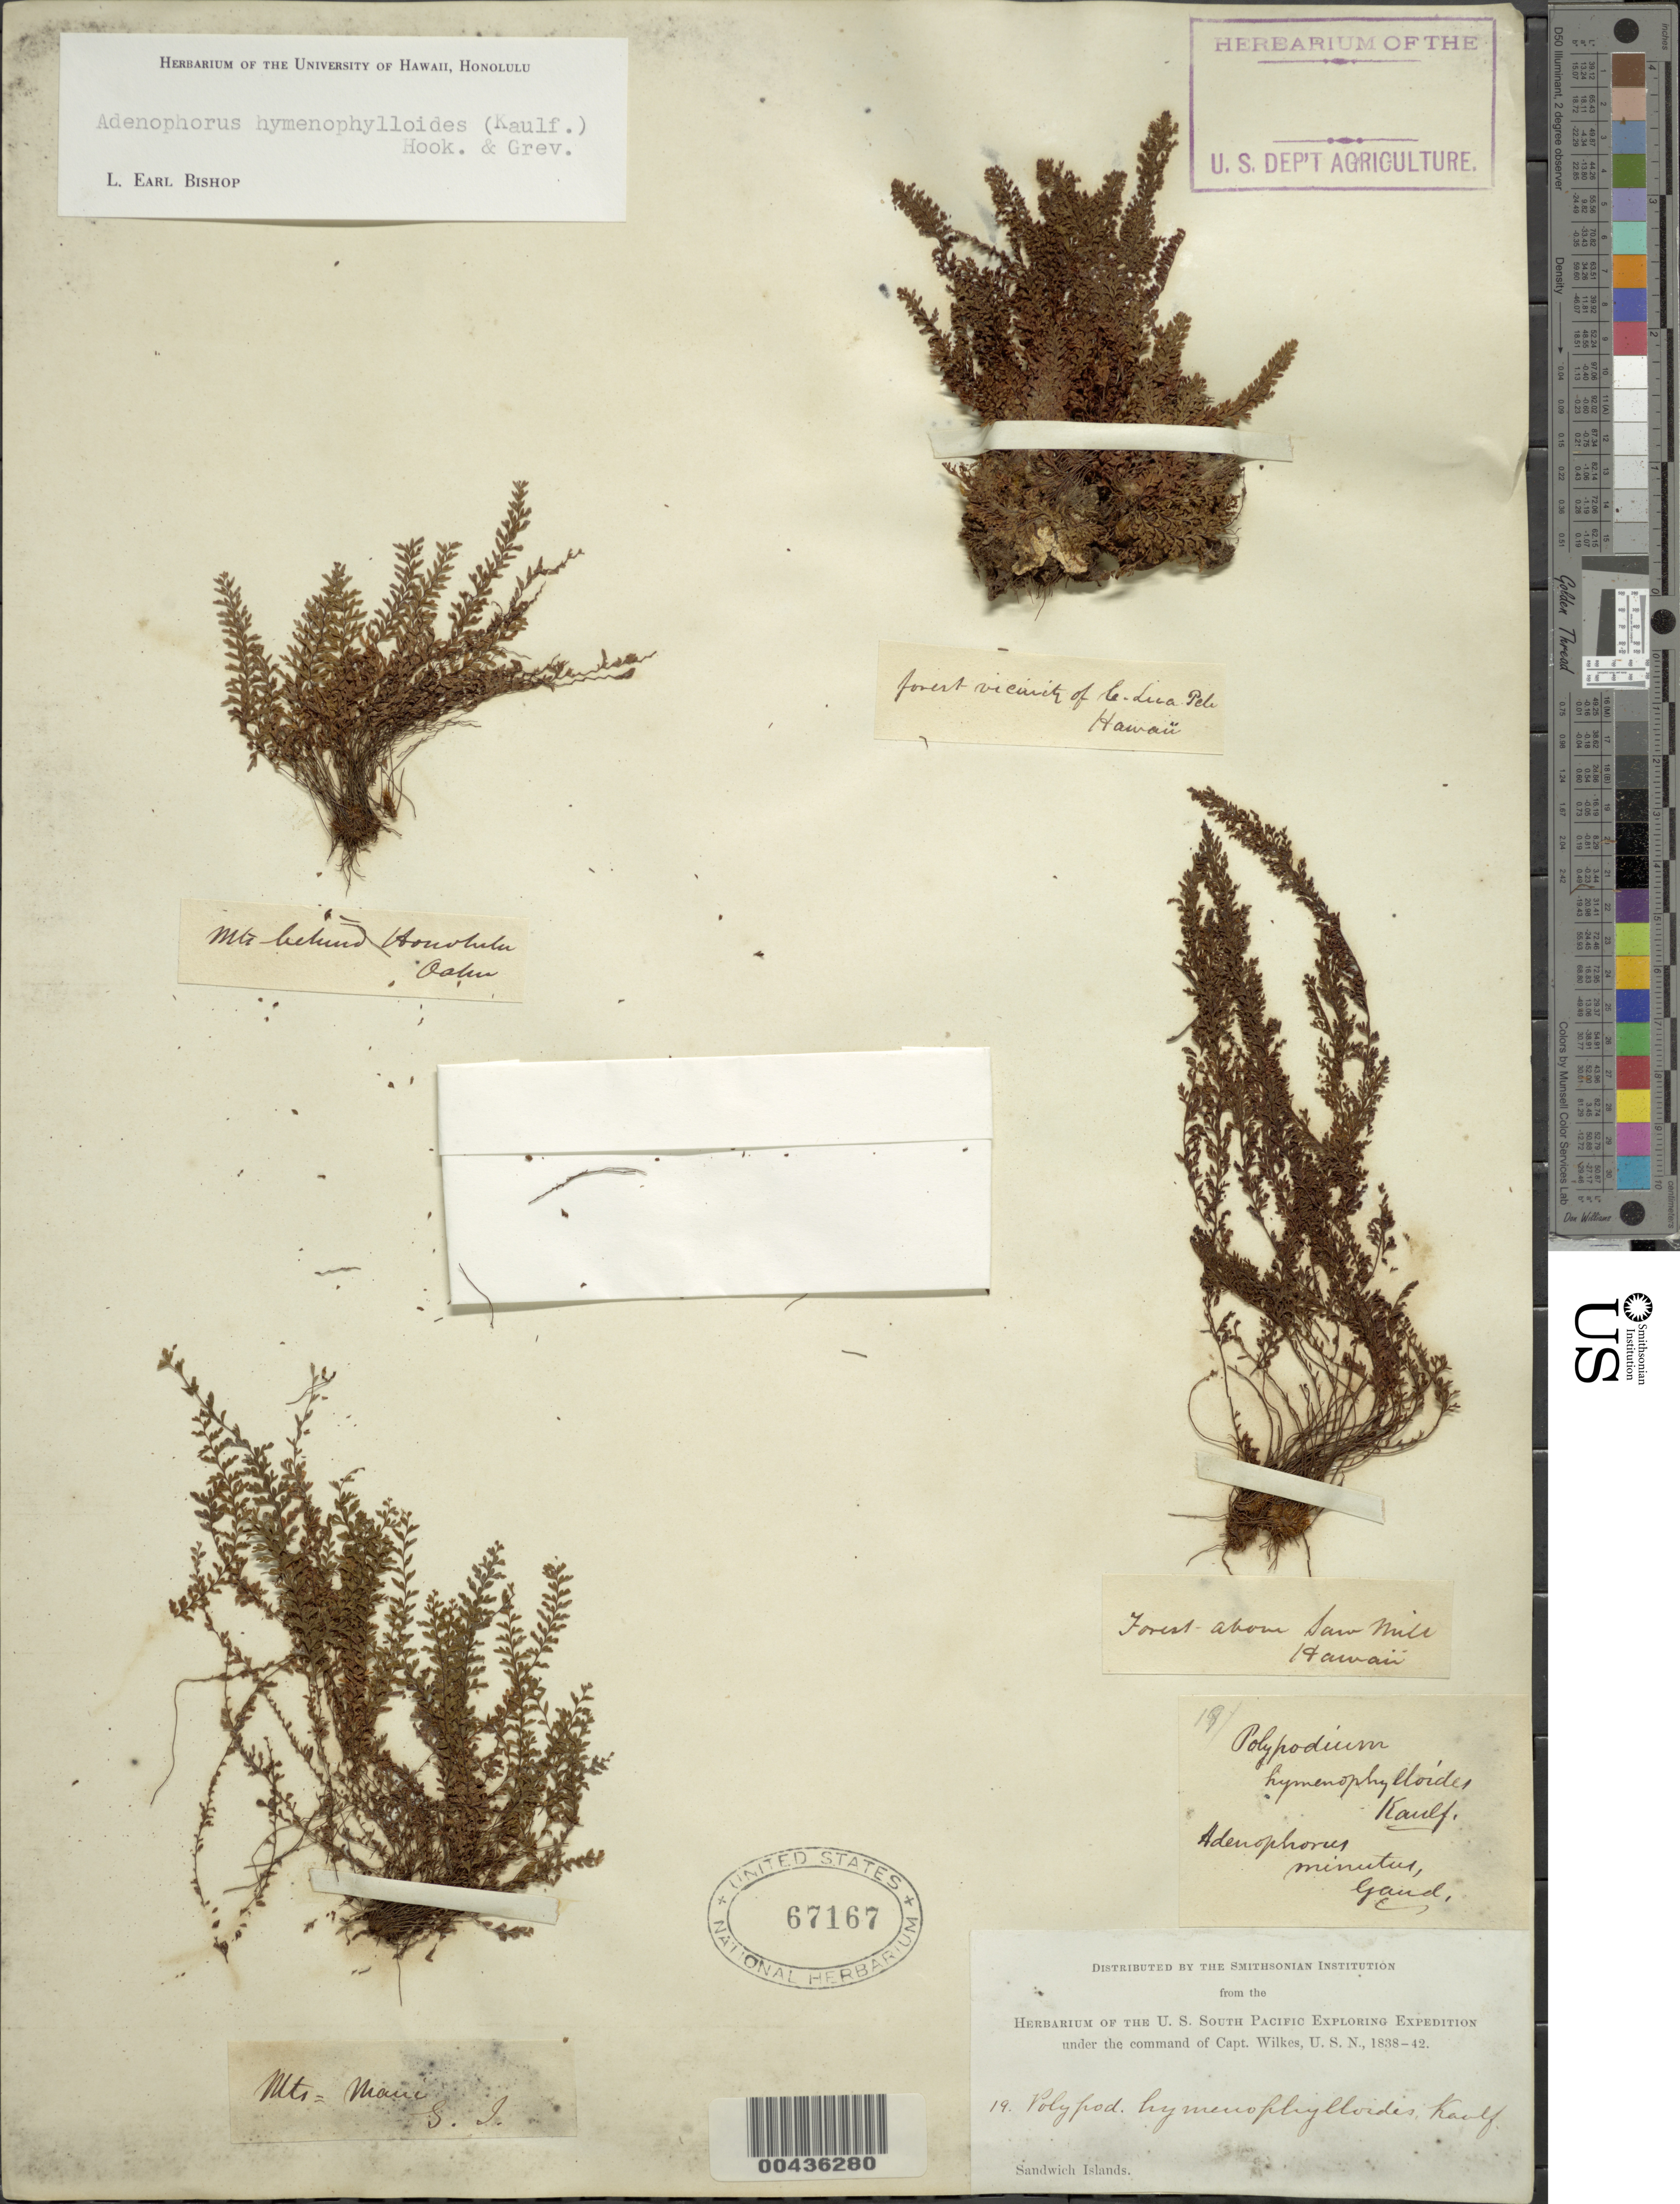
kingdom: Plantae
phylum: Tracheophyta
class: Polypodiopsida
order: Polypodiales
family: Polypodiaceae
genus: Adenophorus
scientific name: Adenophorus hymenophylloides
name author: (Kaulf.) Hook. & Grev.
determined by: Bishop, L. E.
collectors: Wilkes Explor. Exped.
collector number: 19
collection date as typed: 1838 to -- --- 1842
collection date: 1838/1842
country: United States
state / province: Hawaii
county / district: Honolulu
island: Hawaii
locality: Sandwich Islands; forest vicinity of Lehua Peli, Hawaii; Mts. behind Honolulu, Oahu; forest above saw mill, Hawaii-mixed collect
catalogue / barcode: US 67167